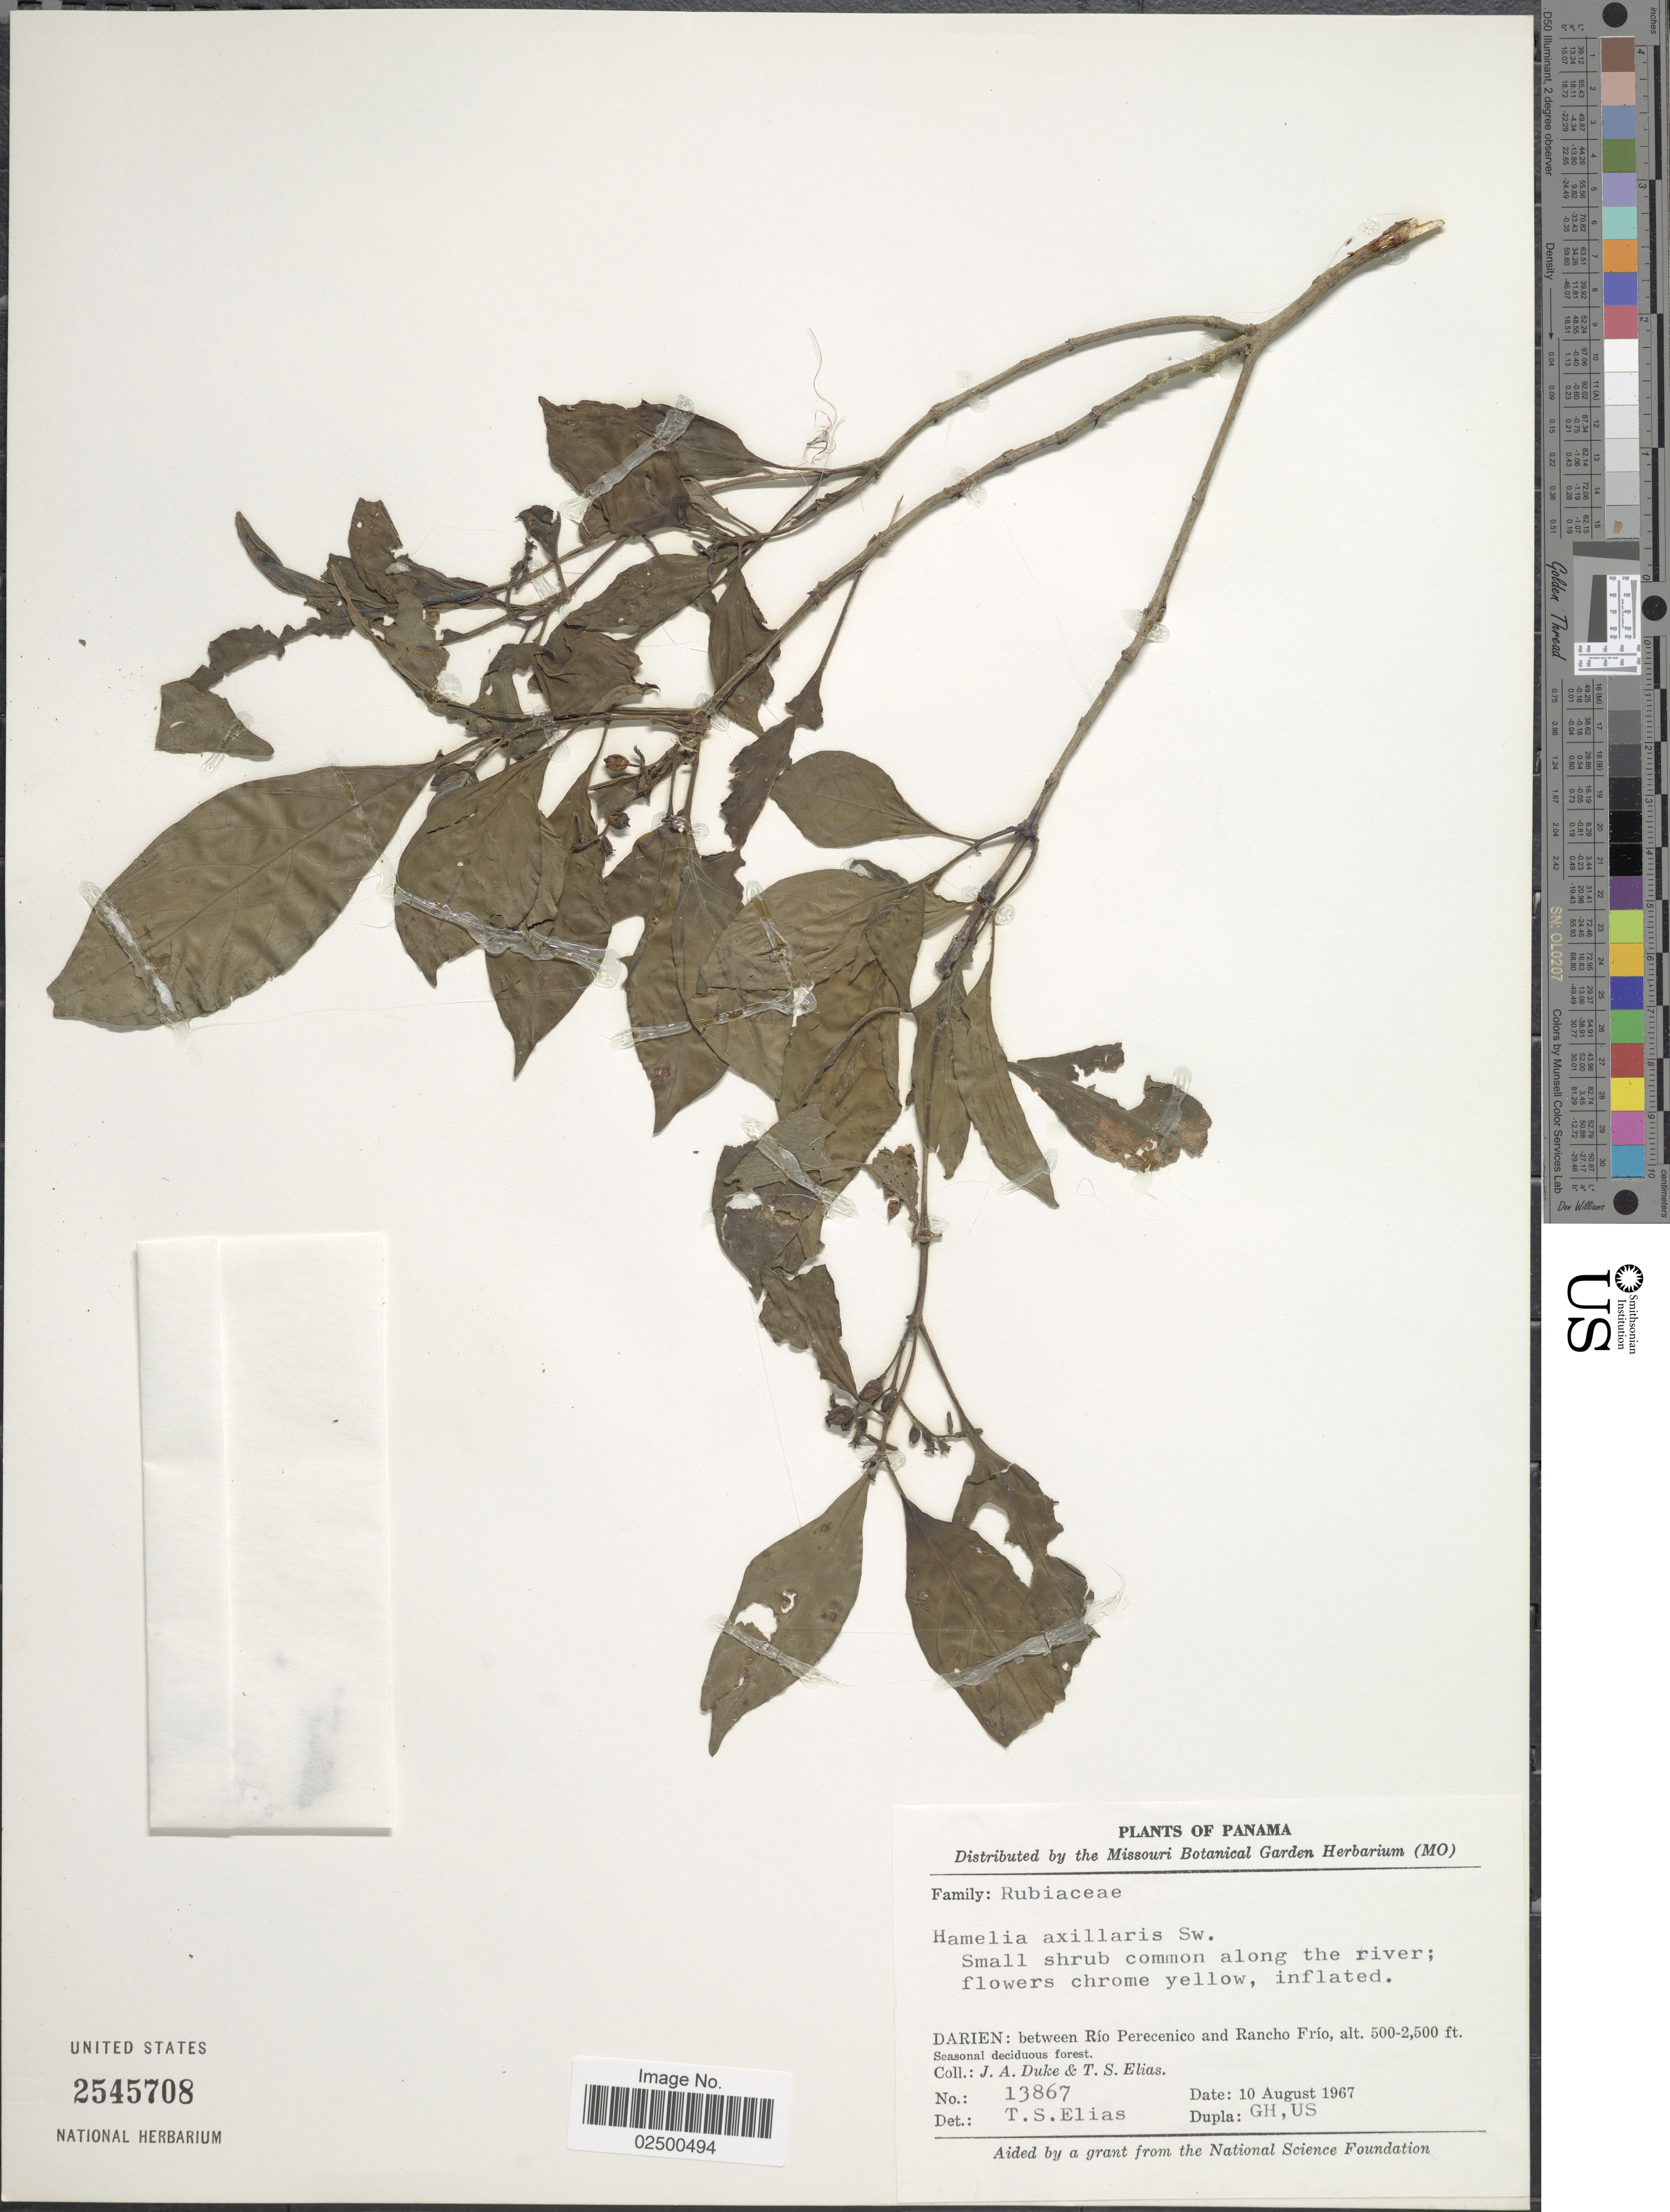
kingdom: Plantae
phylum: Tracheophyta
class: Magnoliopsida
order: Gentianales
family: Rubiaceae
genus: Hamelia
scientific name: Hamelia axillaris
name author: Sw.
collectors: J. A. Duke & T. S. Elias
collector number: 13867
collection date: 1967-08-10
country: Panama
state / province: Darién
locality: Darien: between Rio Perecenico and Rancho Frio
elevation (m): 152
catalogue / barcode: US 2545708